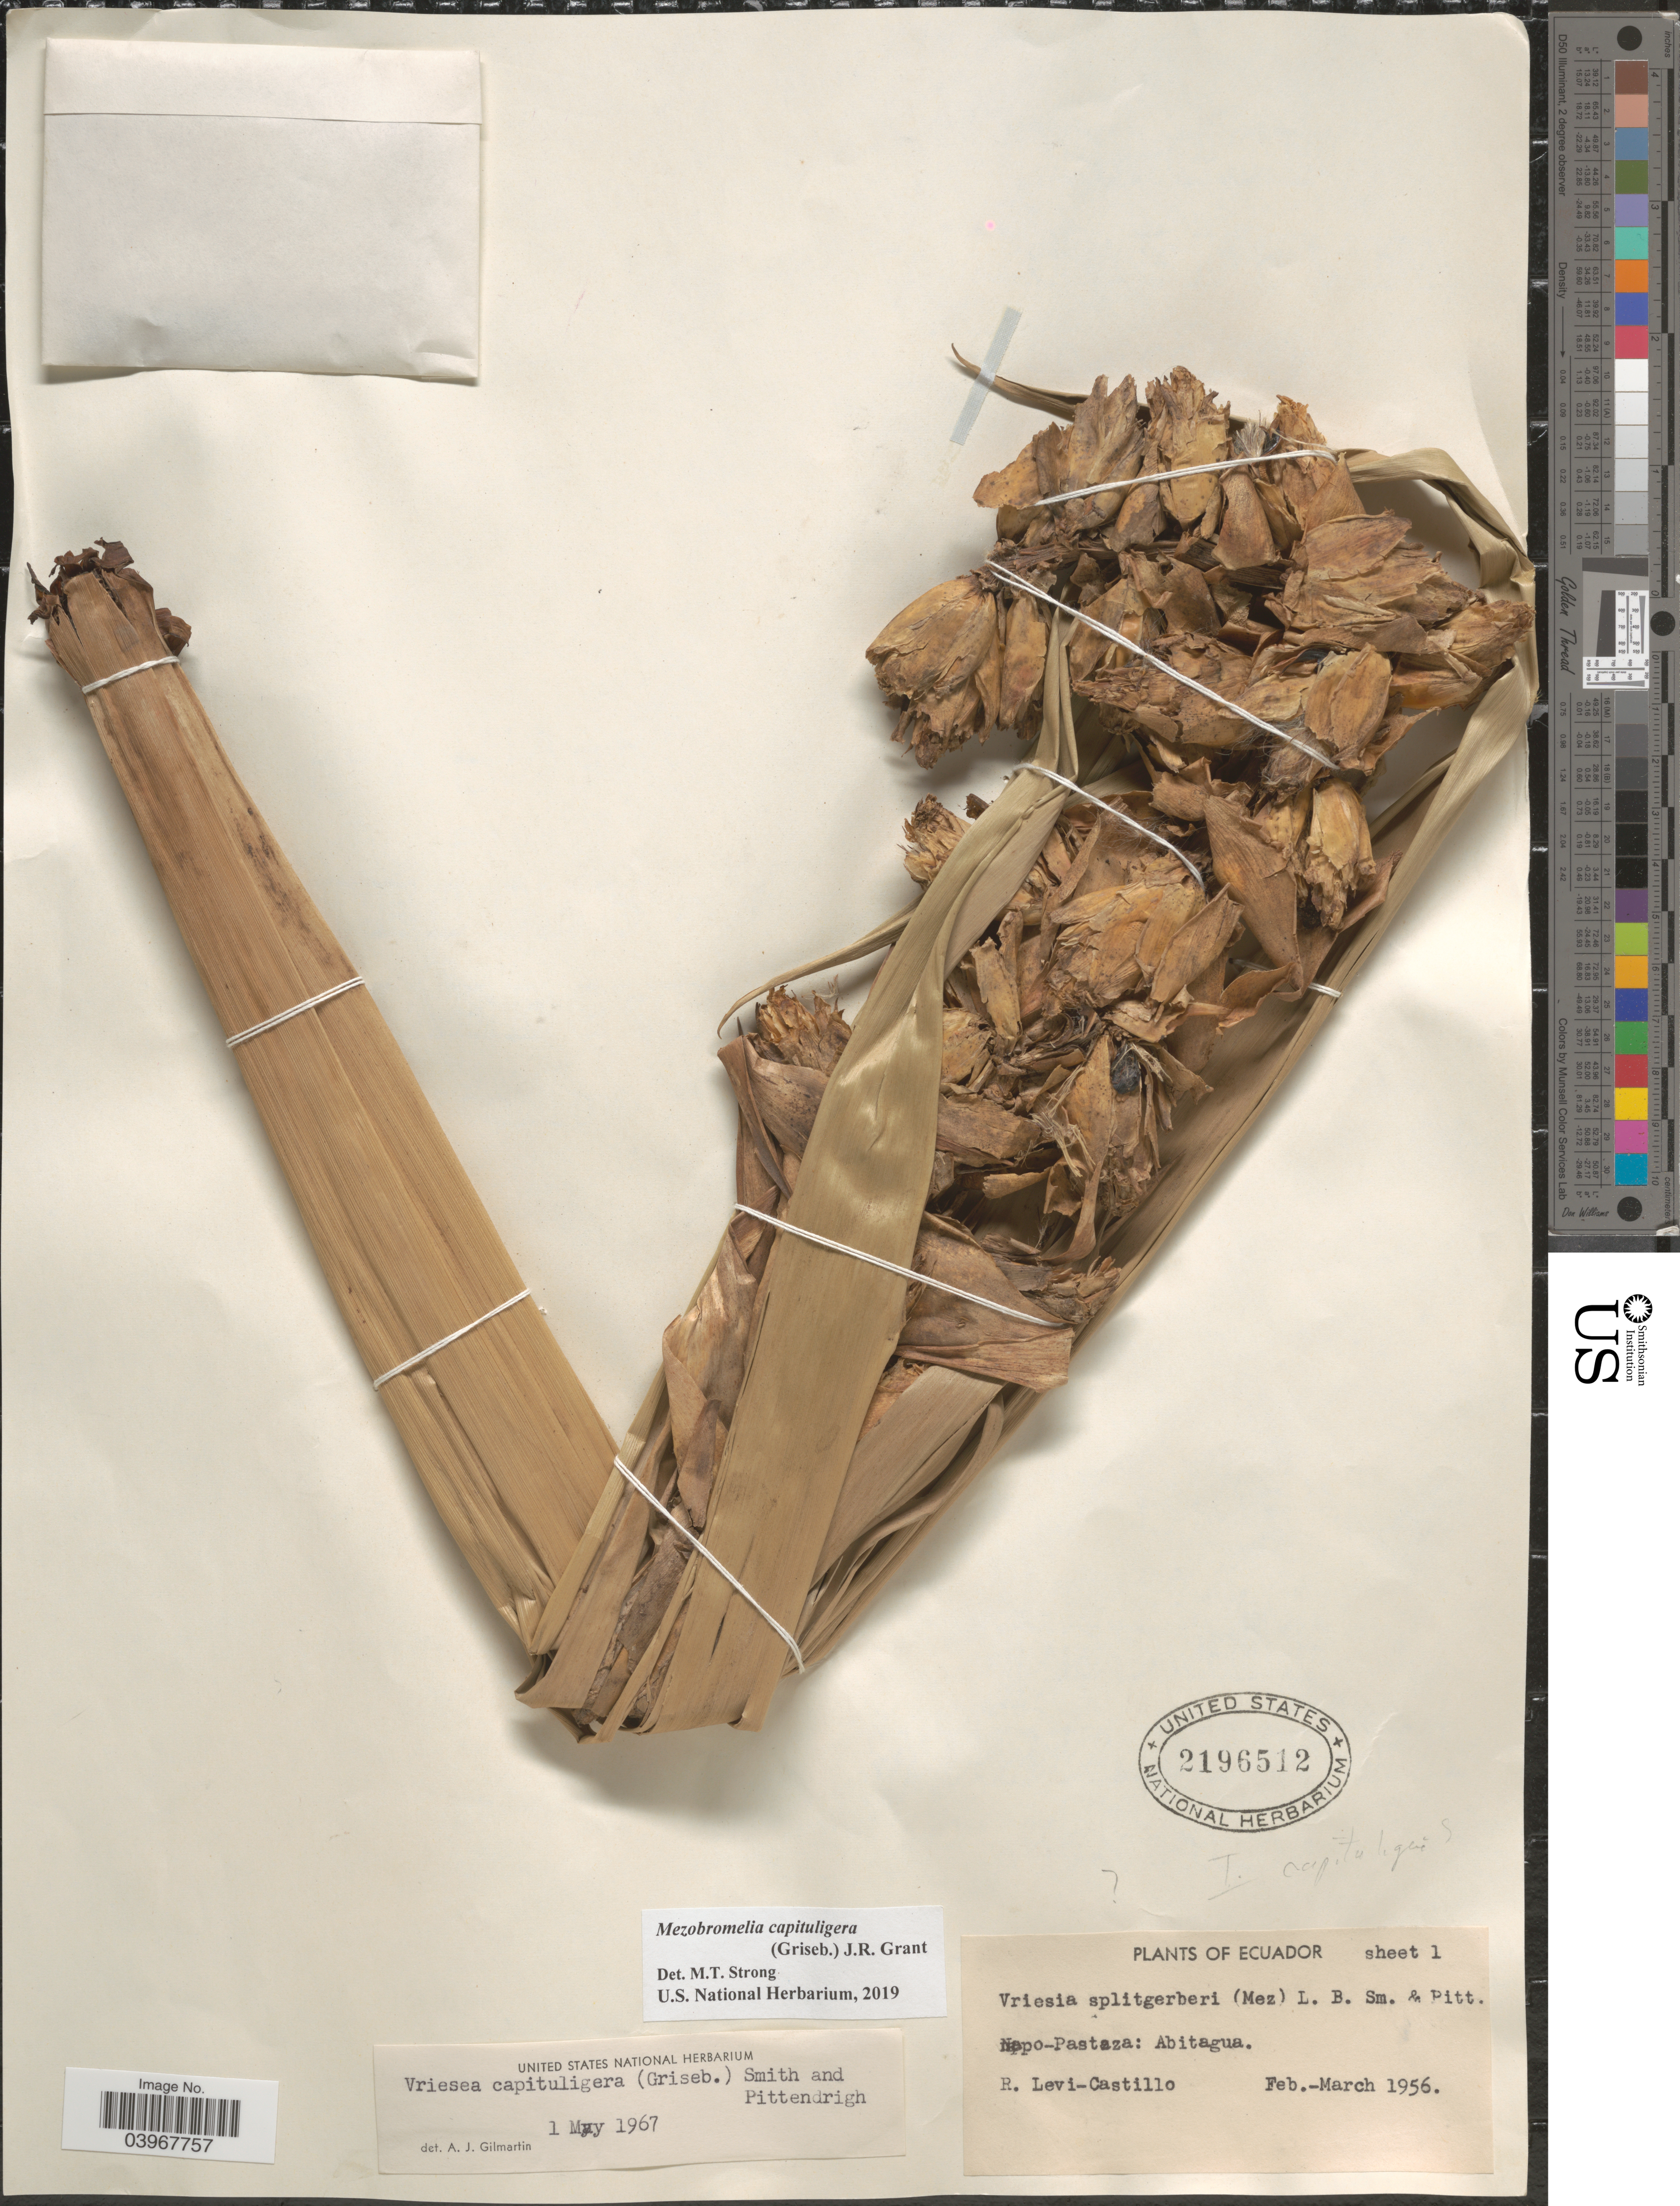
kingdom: Plantae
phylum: Tracheophyta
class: Liliopsida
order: Poales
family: Bromeliaceae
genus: Mezobromelia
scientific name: Mezobromelia capituligera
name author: (Griseb.) J.R. Grant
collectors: R. Levi-Castillo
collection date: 1956-02/1956-03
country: Ecuador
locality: Napo-Pastaza: Abitagua.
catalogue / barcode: US 2196512